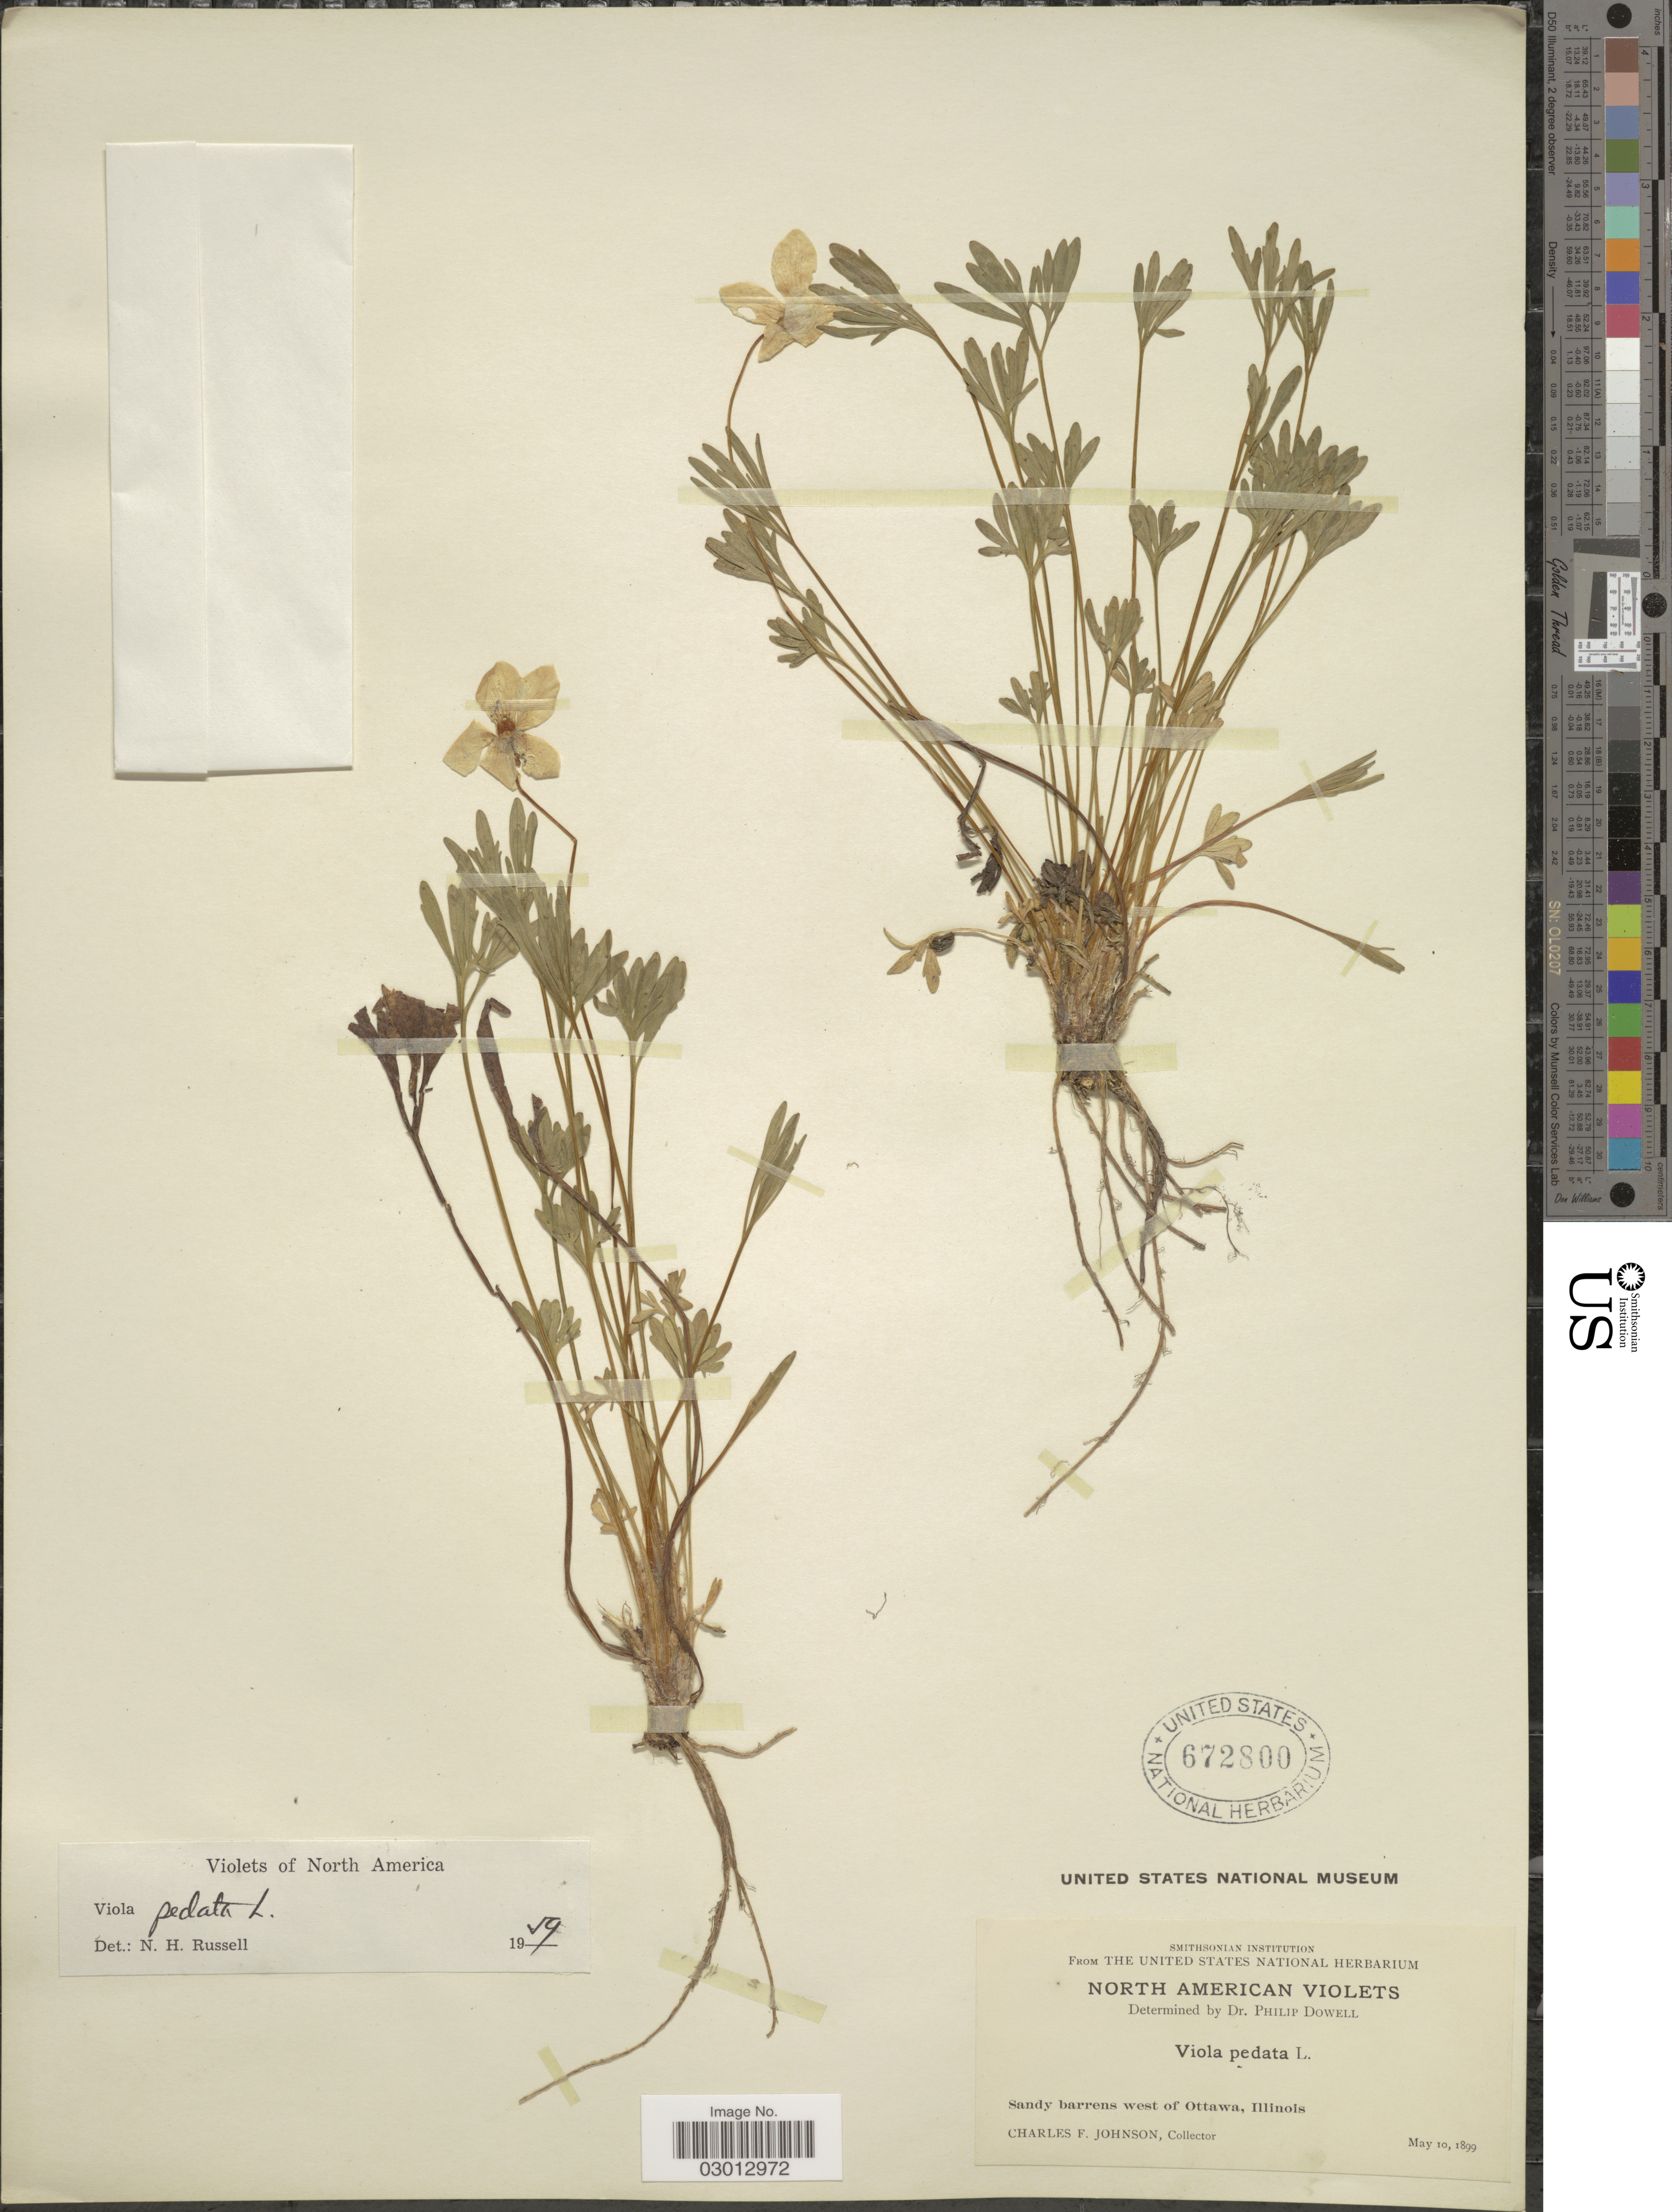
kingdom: Plantae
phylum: Tracheophyta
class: Magnoliopsida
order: Malpighiales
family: Violaceae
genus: Viola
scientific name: Viola pedata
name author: L.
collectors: C. Johnson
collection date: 1899-05-10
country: United States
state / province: Illinois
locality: Sandy barrens west of Ottawa.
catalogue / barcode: US 672800